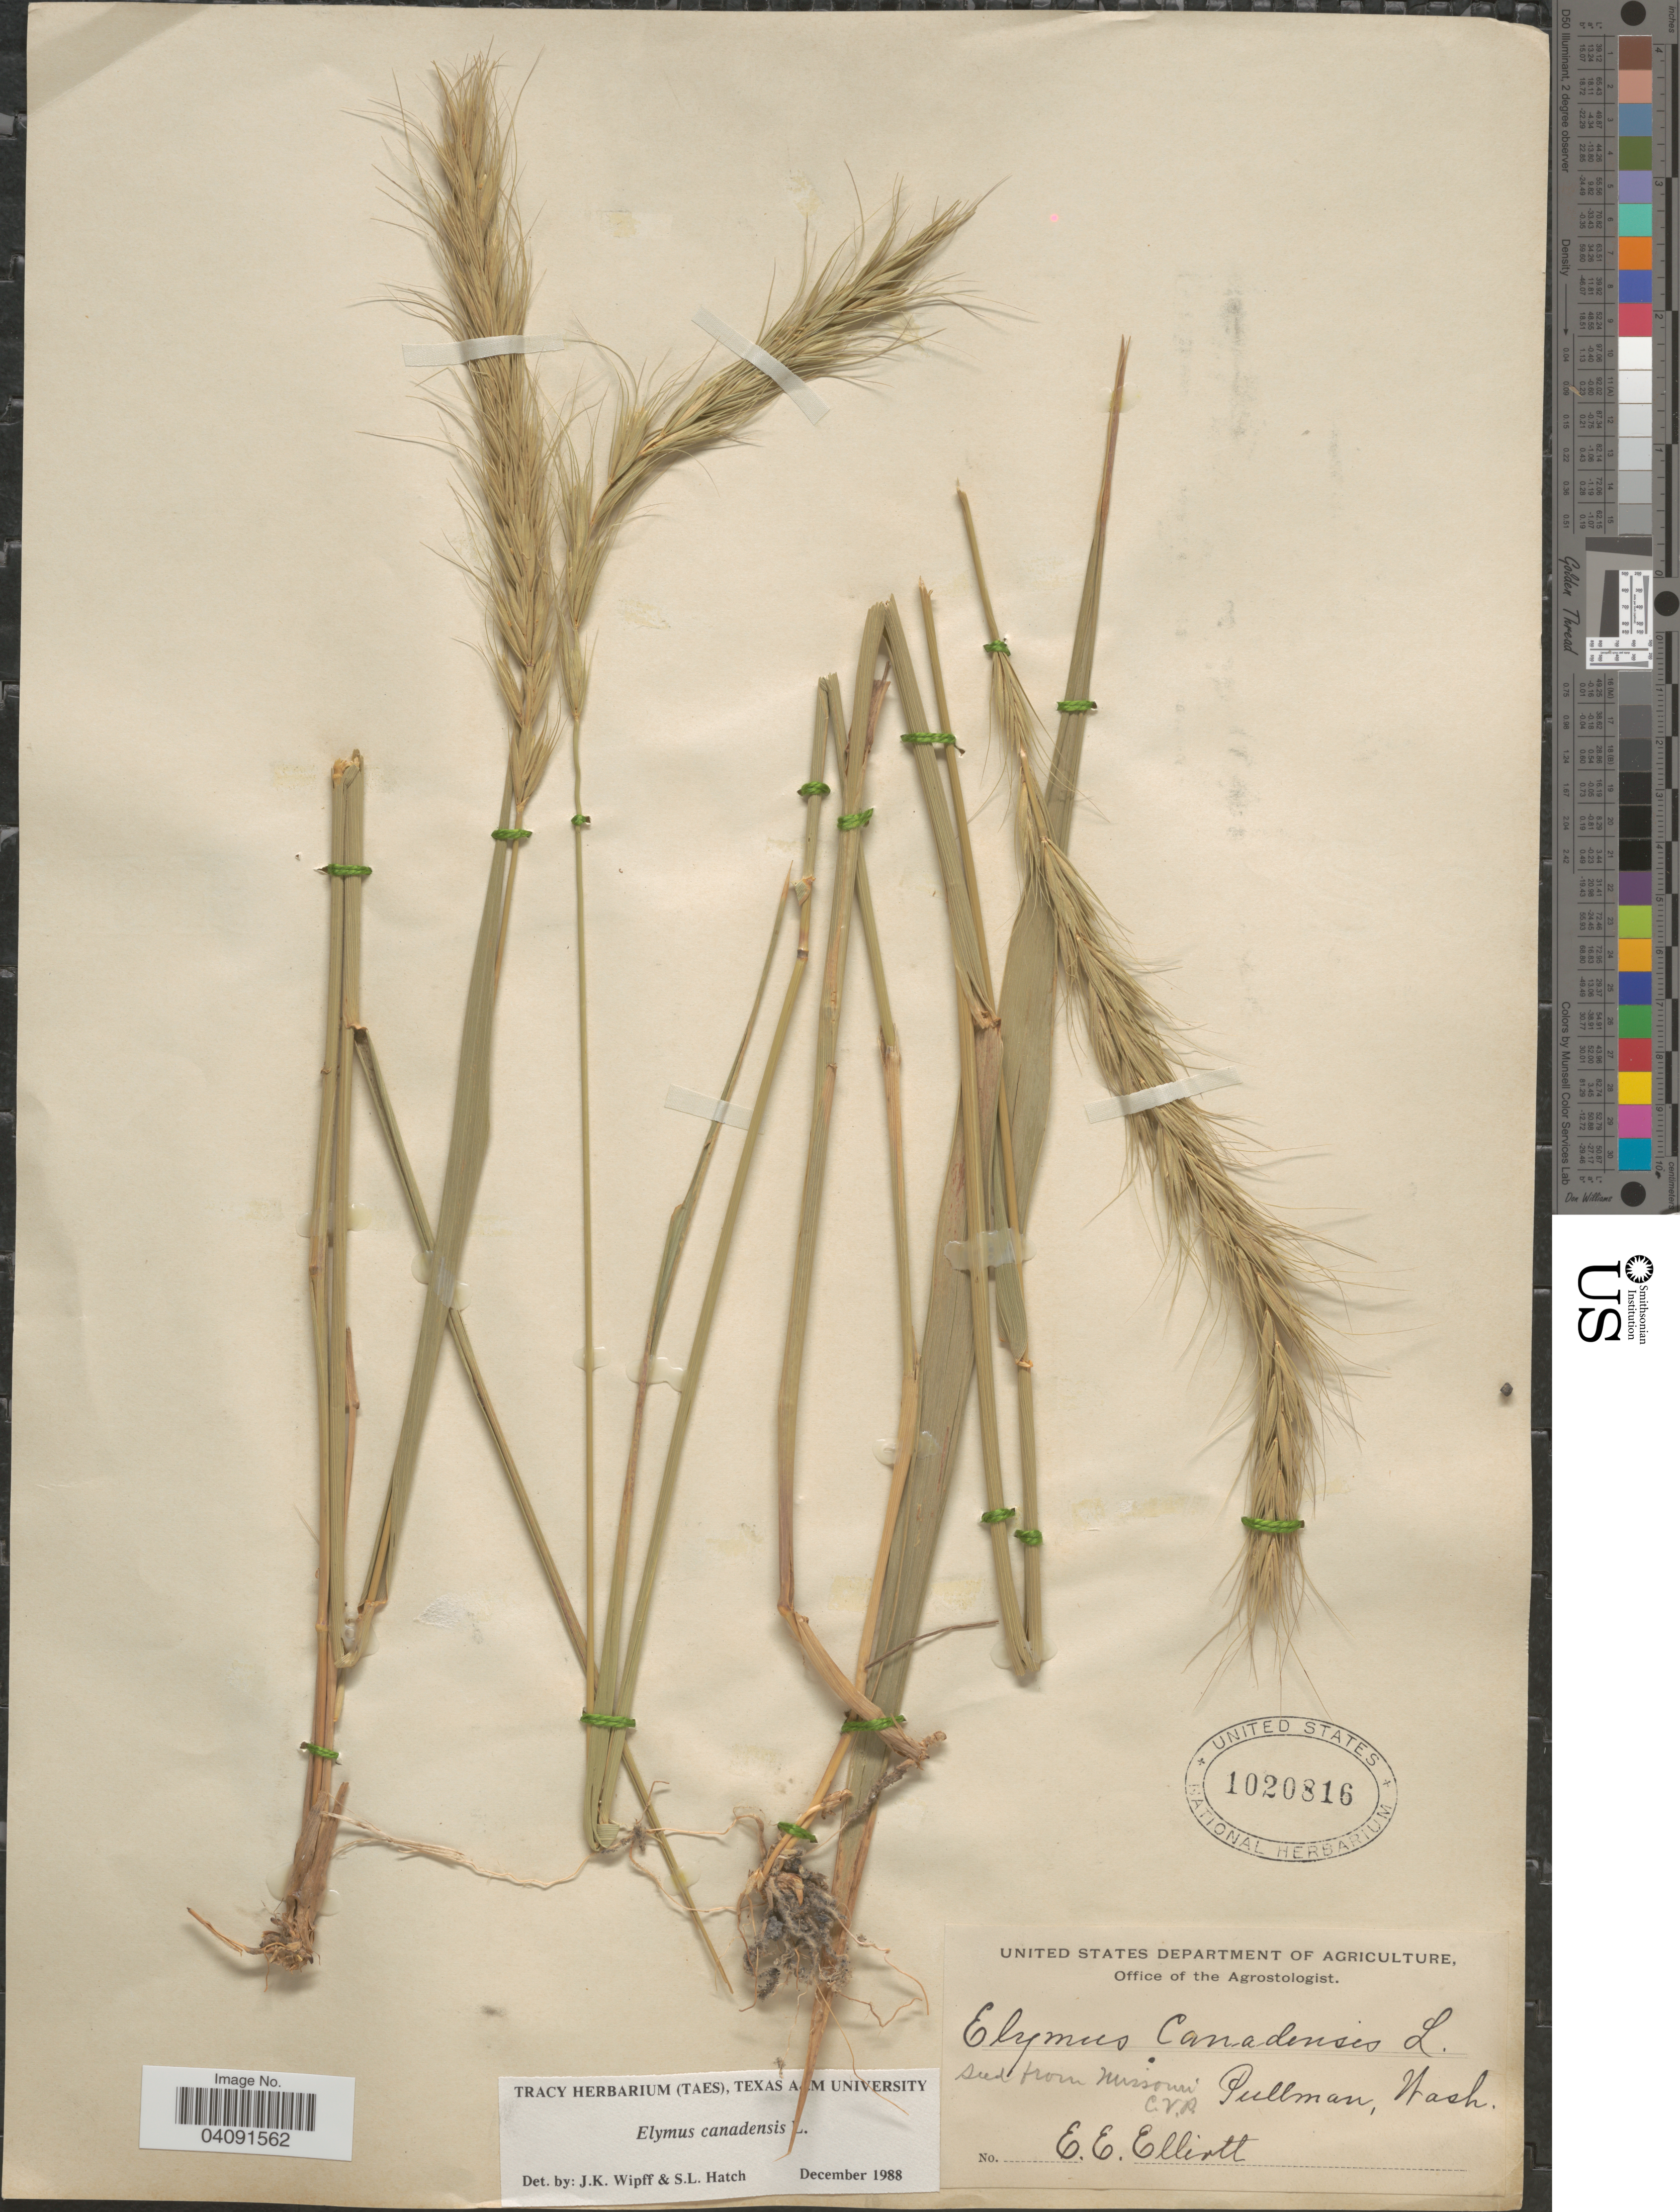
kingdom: Plantae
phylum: Tracheophyta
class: Liliopsida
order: Poales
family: Poaceae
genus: Elymus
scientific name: Elymus canadensis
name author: L.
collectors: E. Elliott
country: United States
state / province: Washington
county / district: Whitman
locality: Pullman.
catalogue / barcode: US 1020816